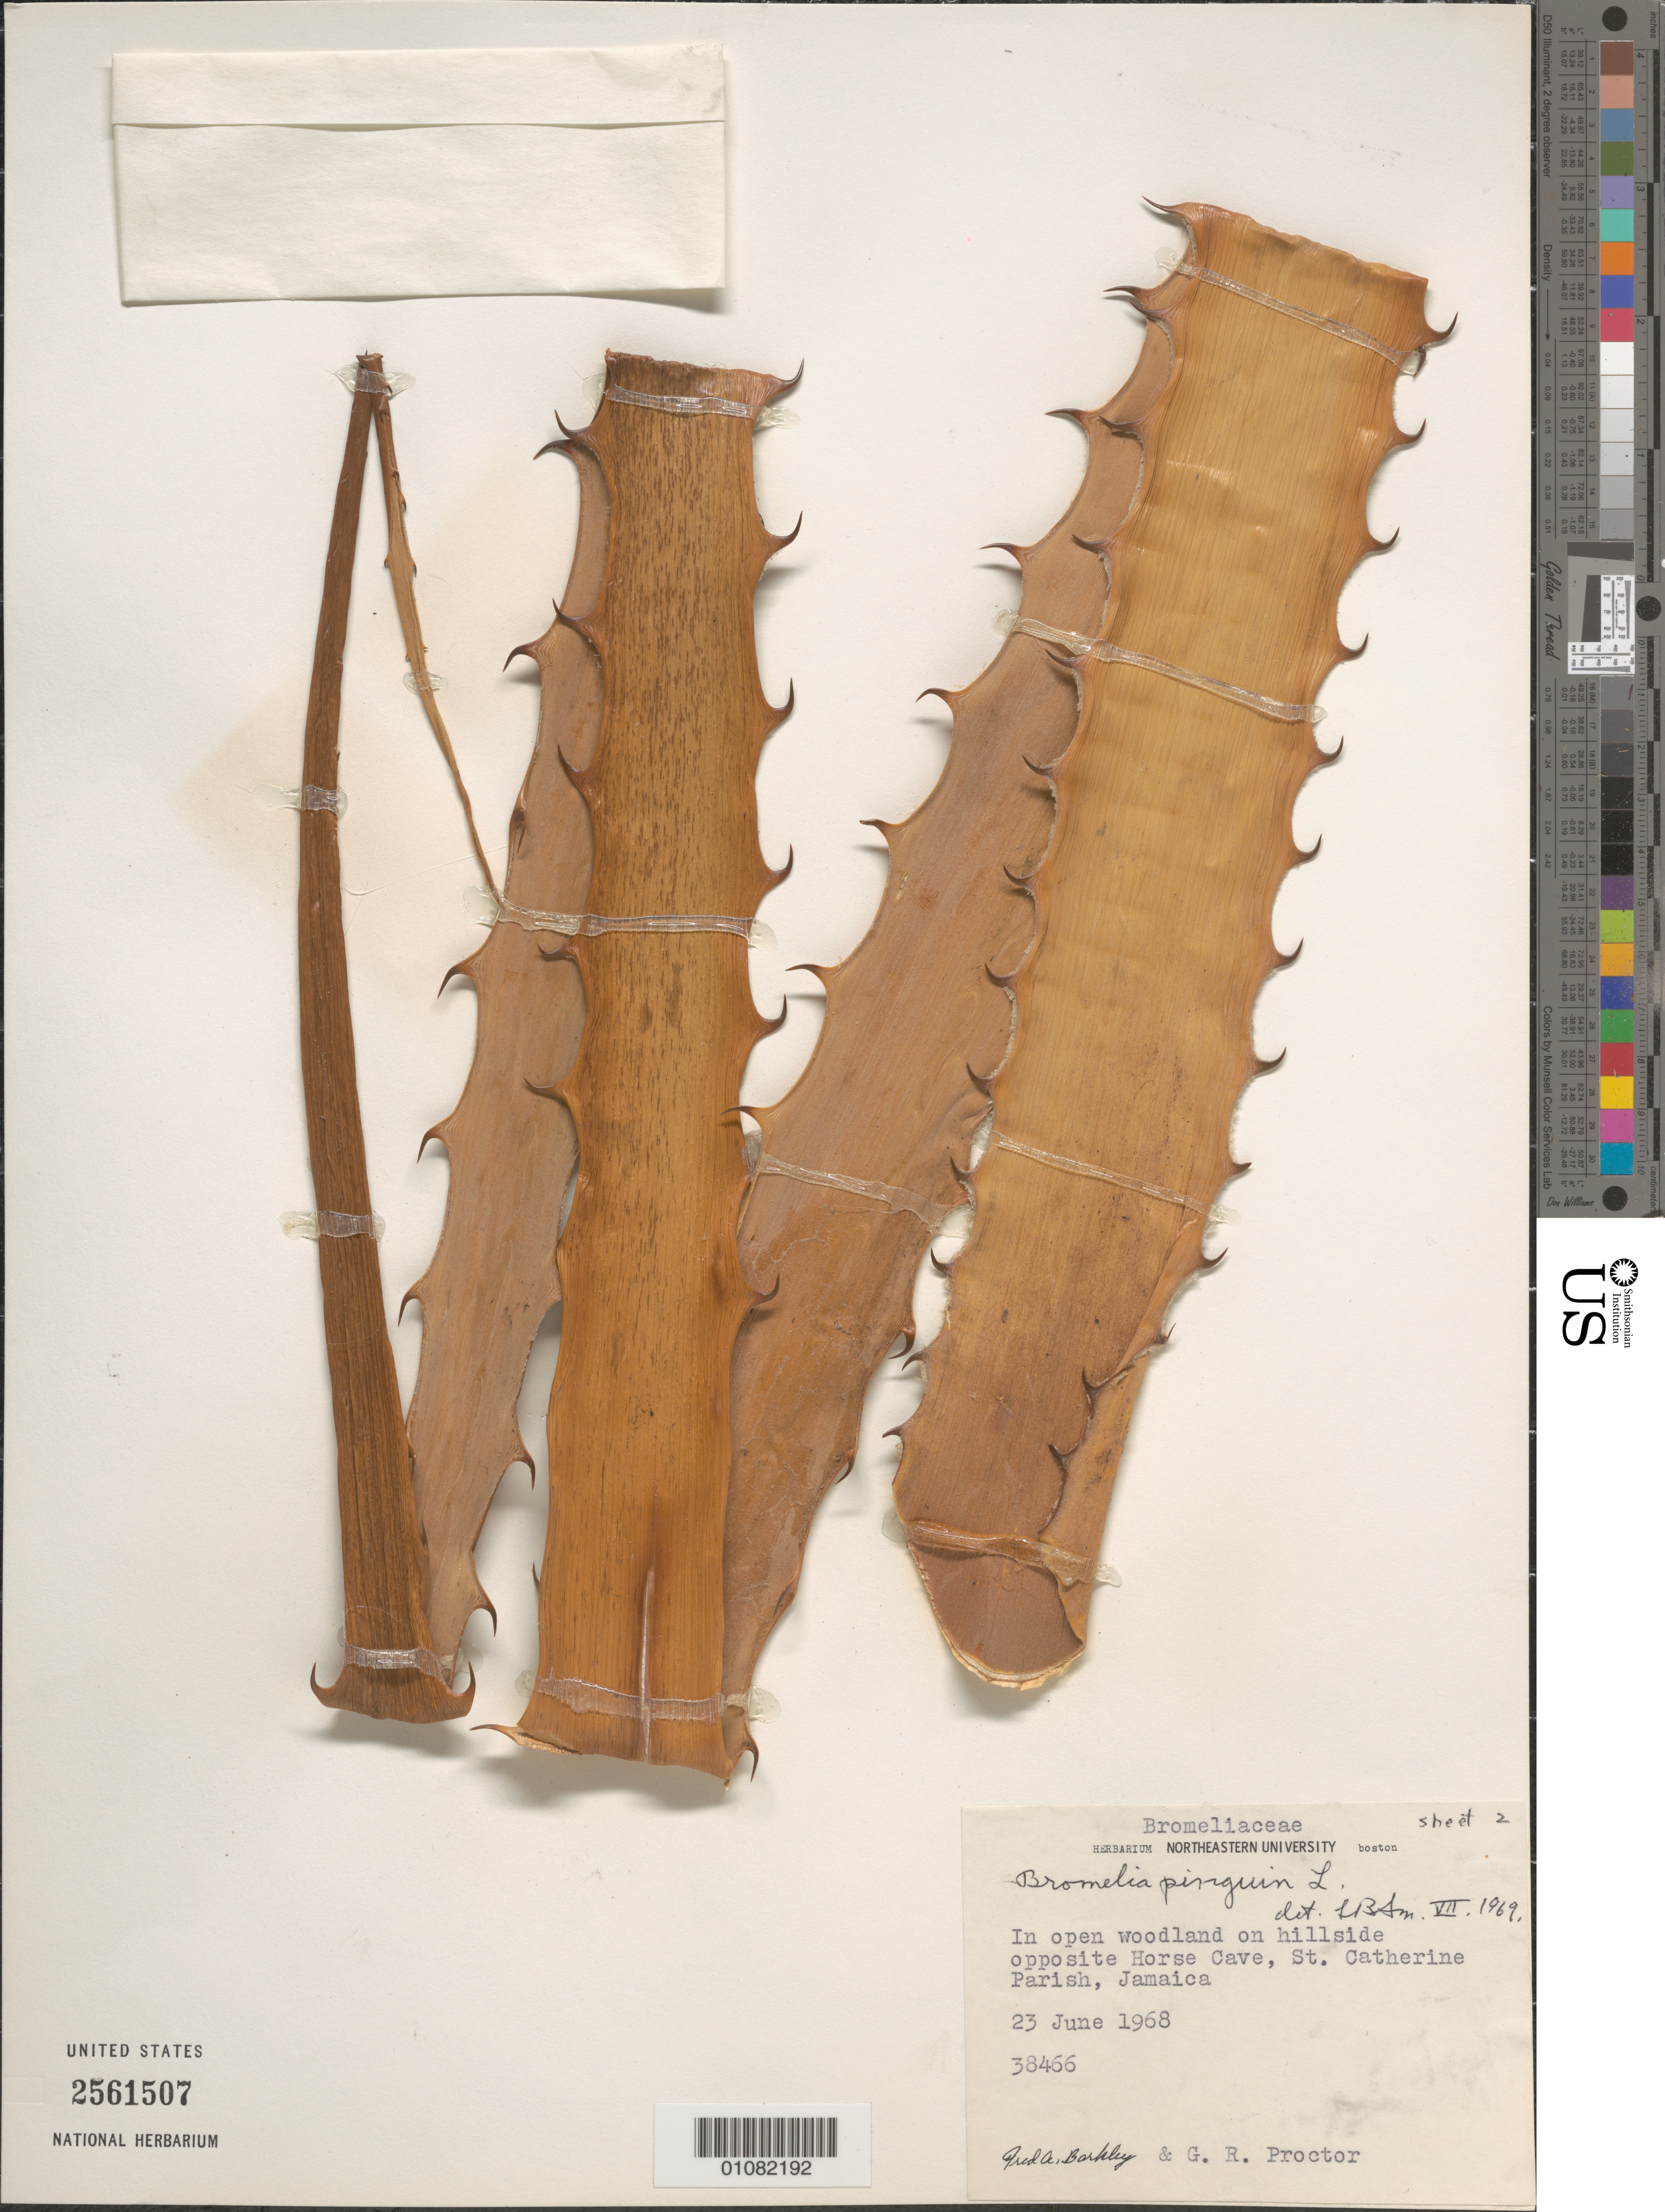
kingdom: Plantae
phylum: Tracheophyta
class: Liliopsida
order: Poales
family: Bromeliaceae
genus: Bromelia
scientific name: Bromelia pinguin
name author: L.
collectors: F. A. Barkley & G. R. Proctor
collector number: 38466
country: Jamaica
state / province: Saint Catherine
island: Jamaica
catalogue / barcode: US 2561507